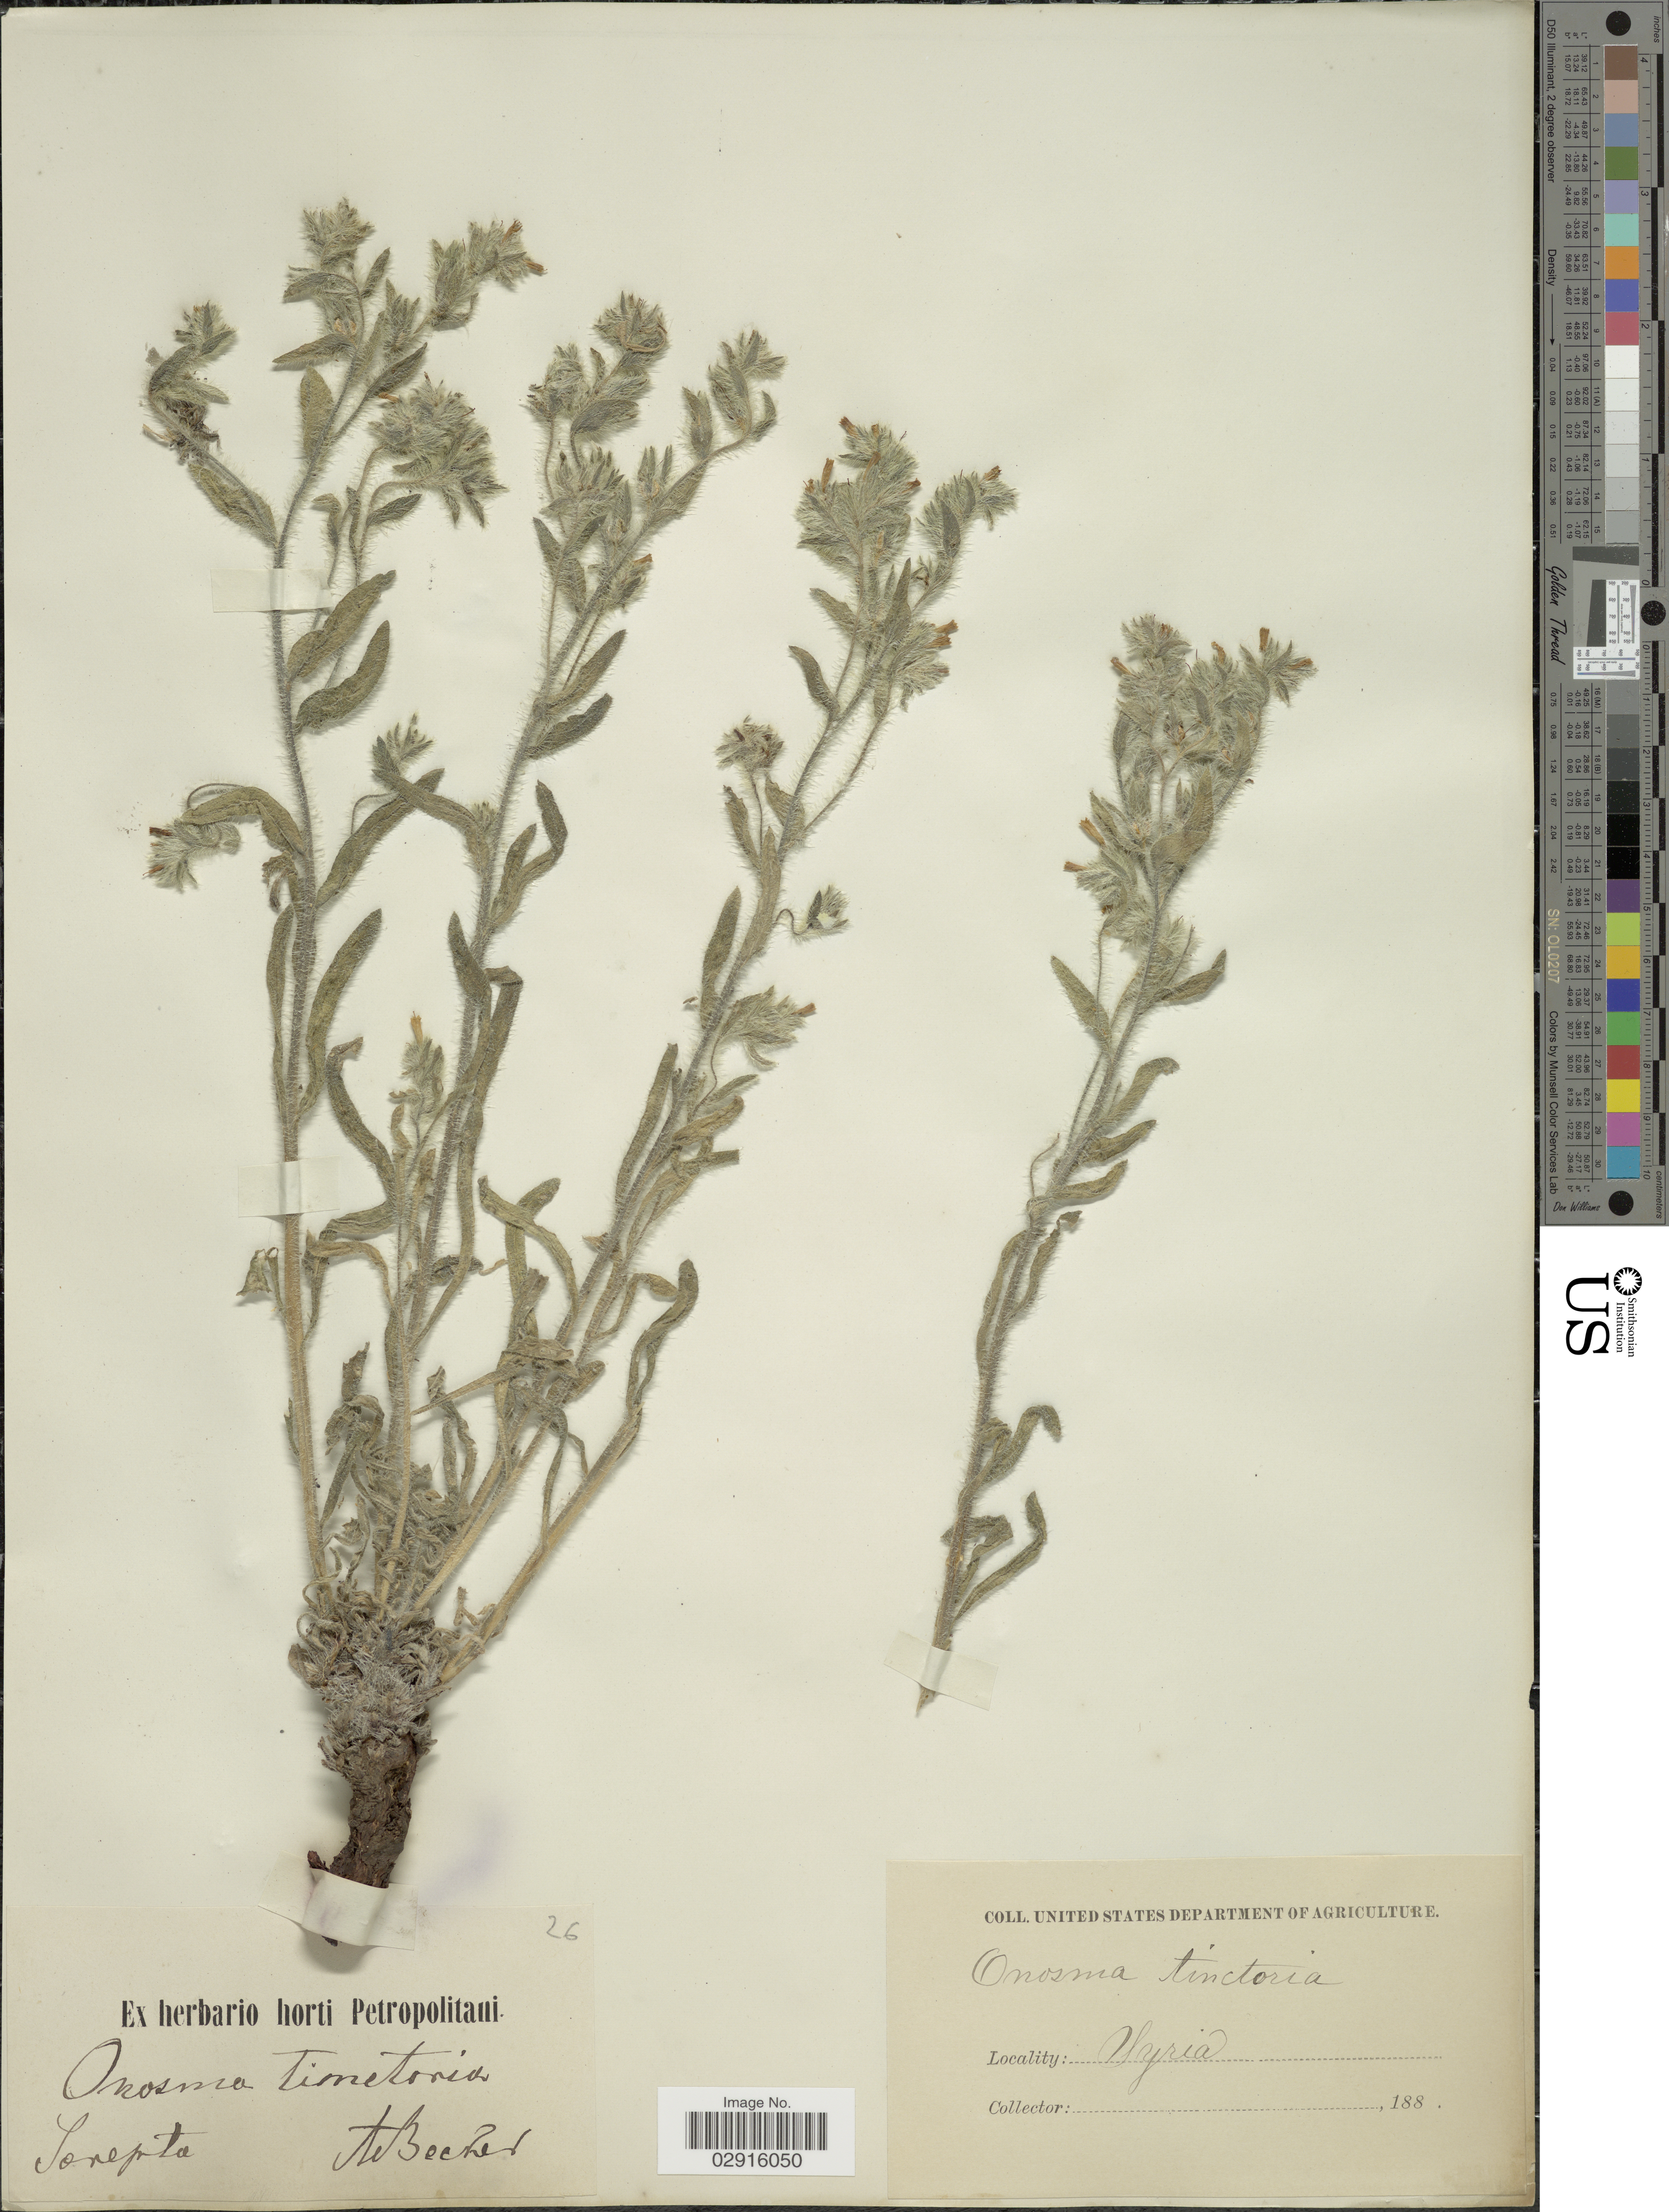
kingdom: Plantae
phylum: Tracheophyta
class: Magnoliopsida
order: Boraginales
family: Boraginaceae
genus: Onosma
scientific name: Onosma tinctoria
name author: M. Bieb.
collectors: A. Becker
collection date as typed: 188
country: Russian Federation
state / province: Volgograd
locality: Sarepta.